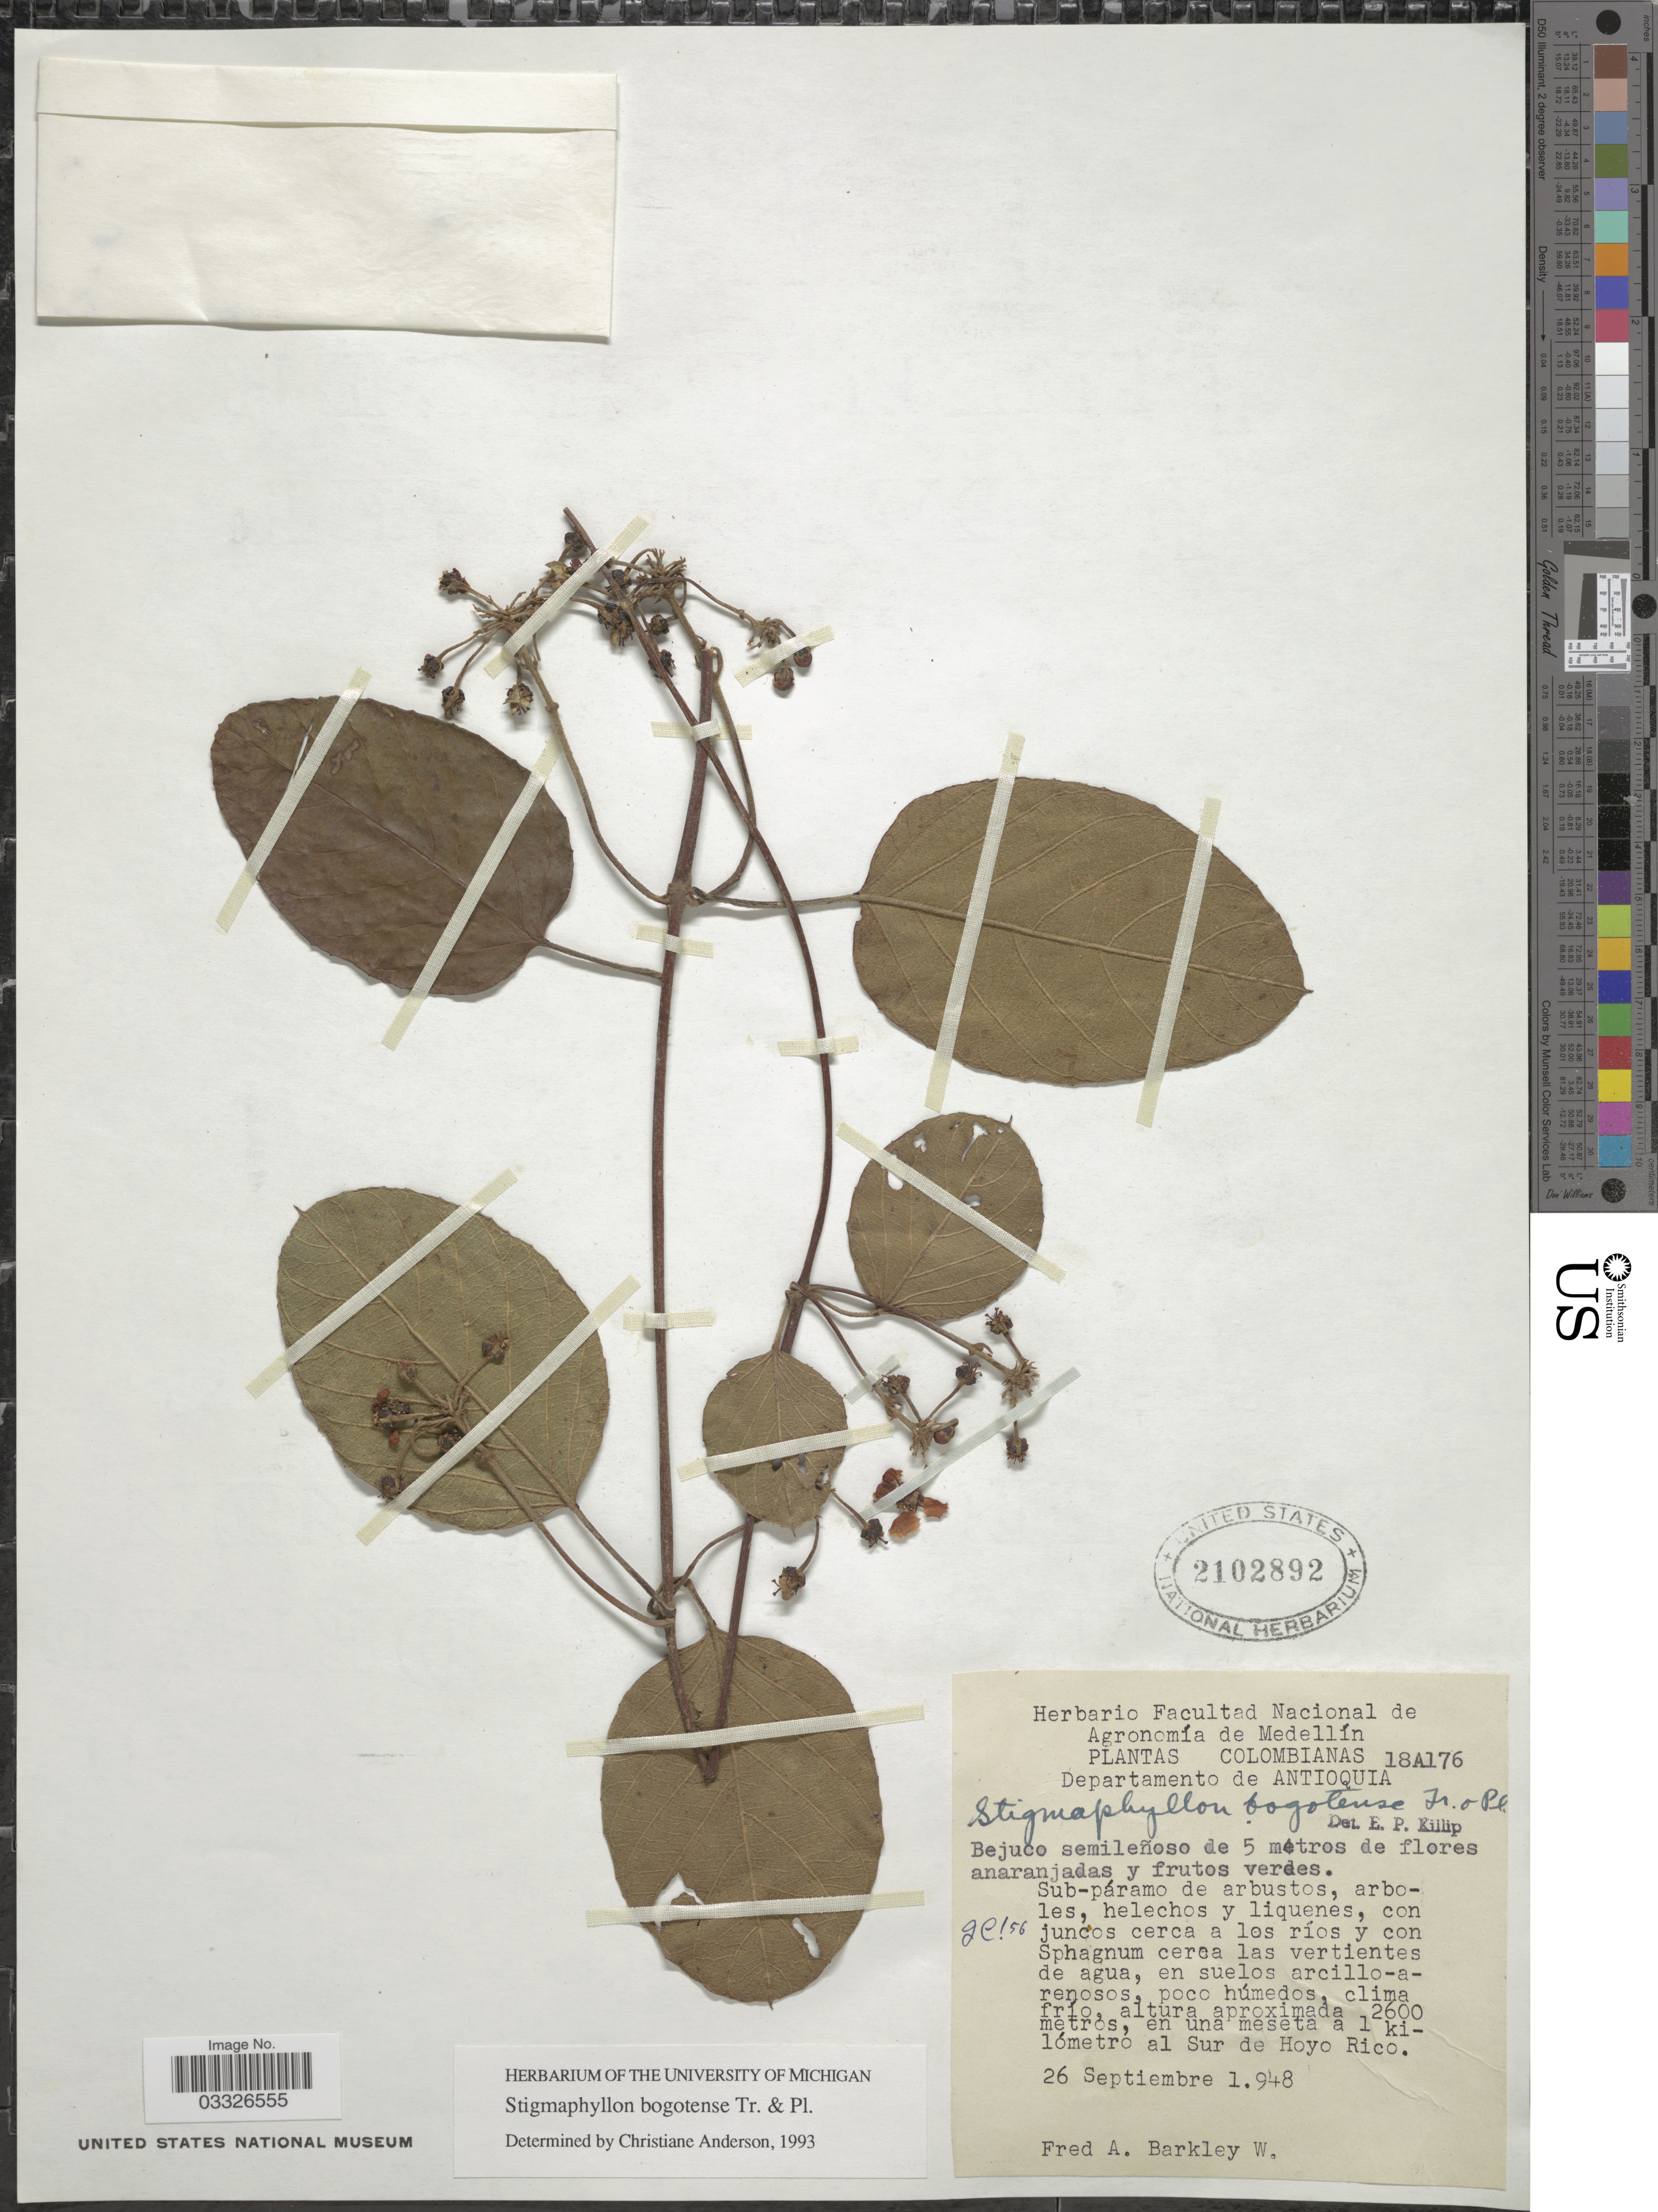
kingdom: Plantae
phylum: Tracheophyta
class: Magnoliopsida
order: Malpighiales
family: Malpighiaceae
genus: Stigmaphyllon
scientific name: Stigmaphyllon bogotense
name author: Triana & Planch.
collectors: F. Barkley W.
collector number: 18A176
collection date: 1948-09-26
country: Colombia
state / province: Antioquia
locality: Departamento de Antioquia. En una meseta a 1 kilómetro al Sur de Hoyo Rico.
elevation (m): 2600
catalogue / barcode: US 2102892